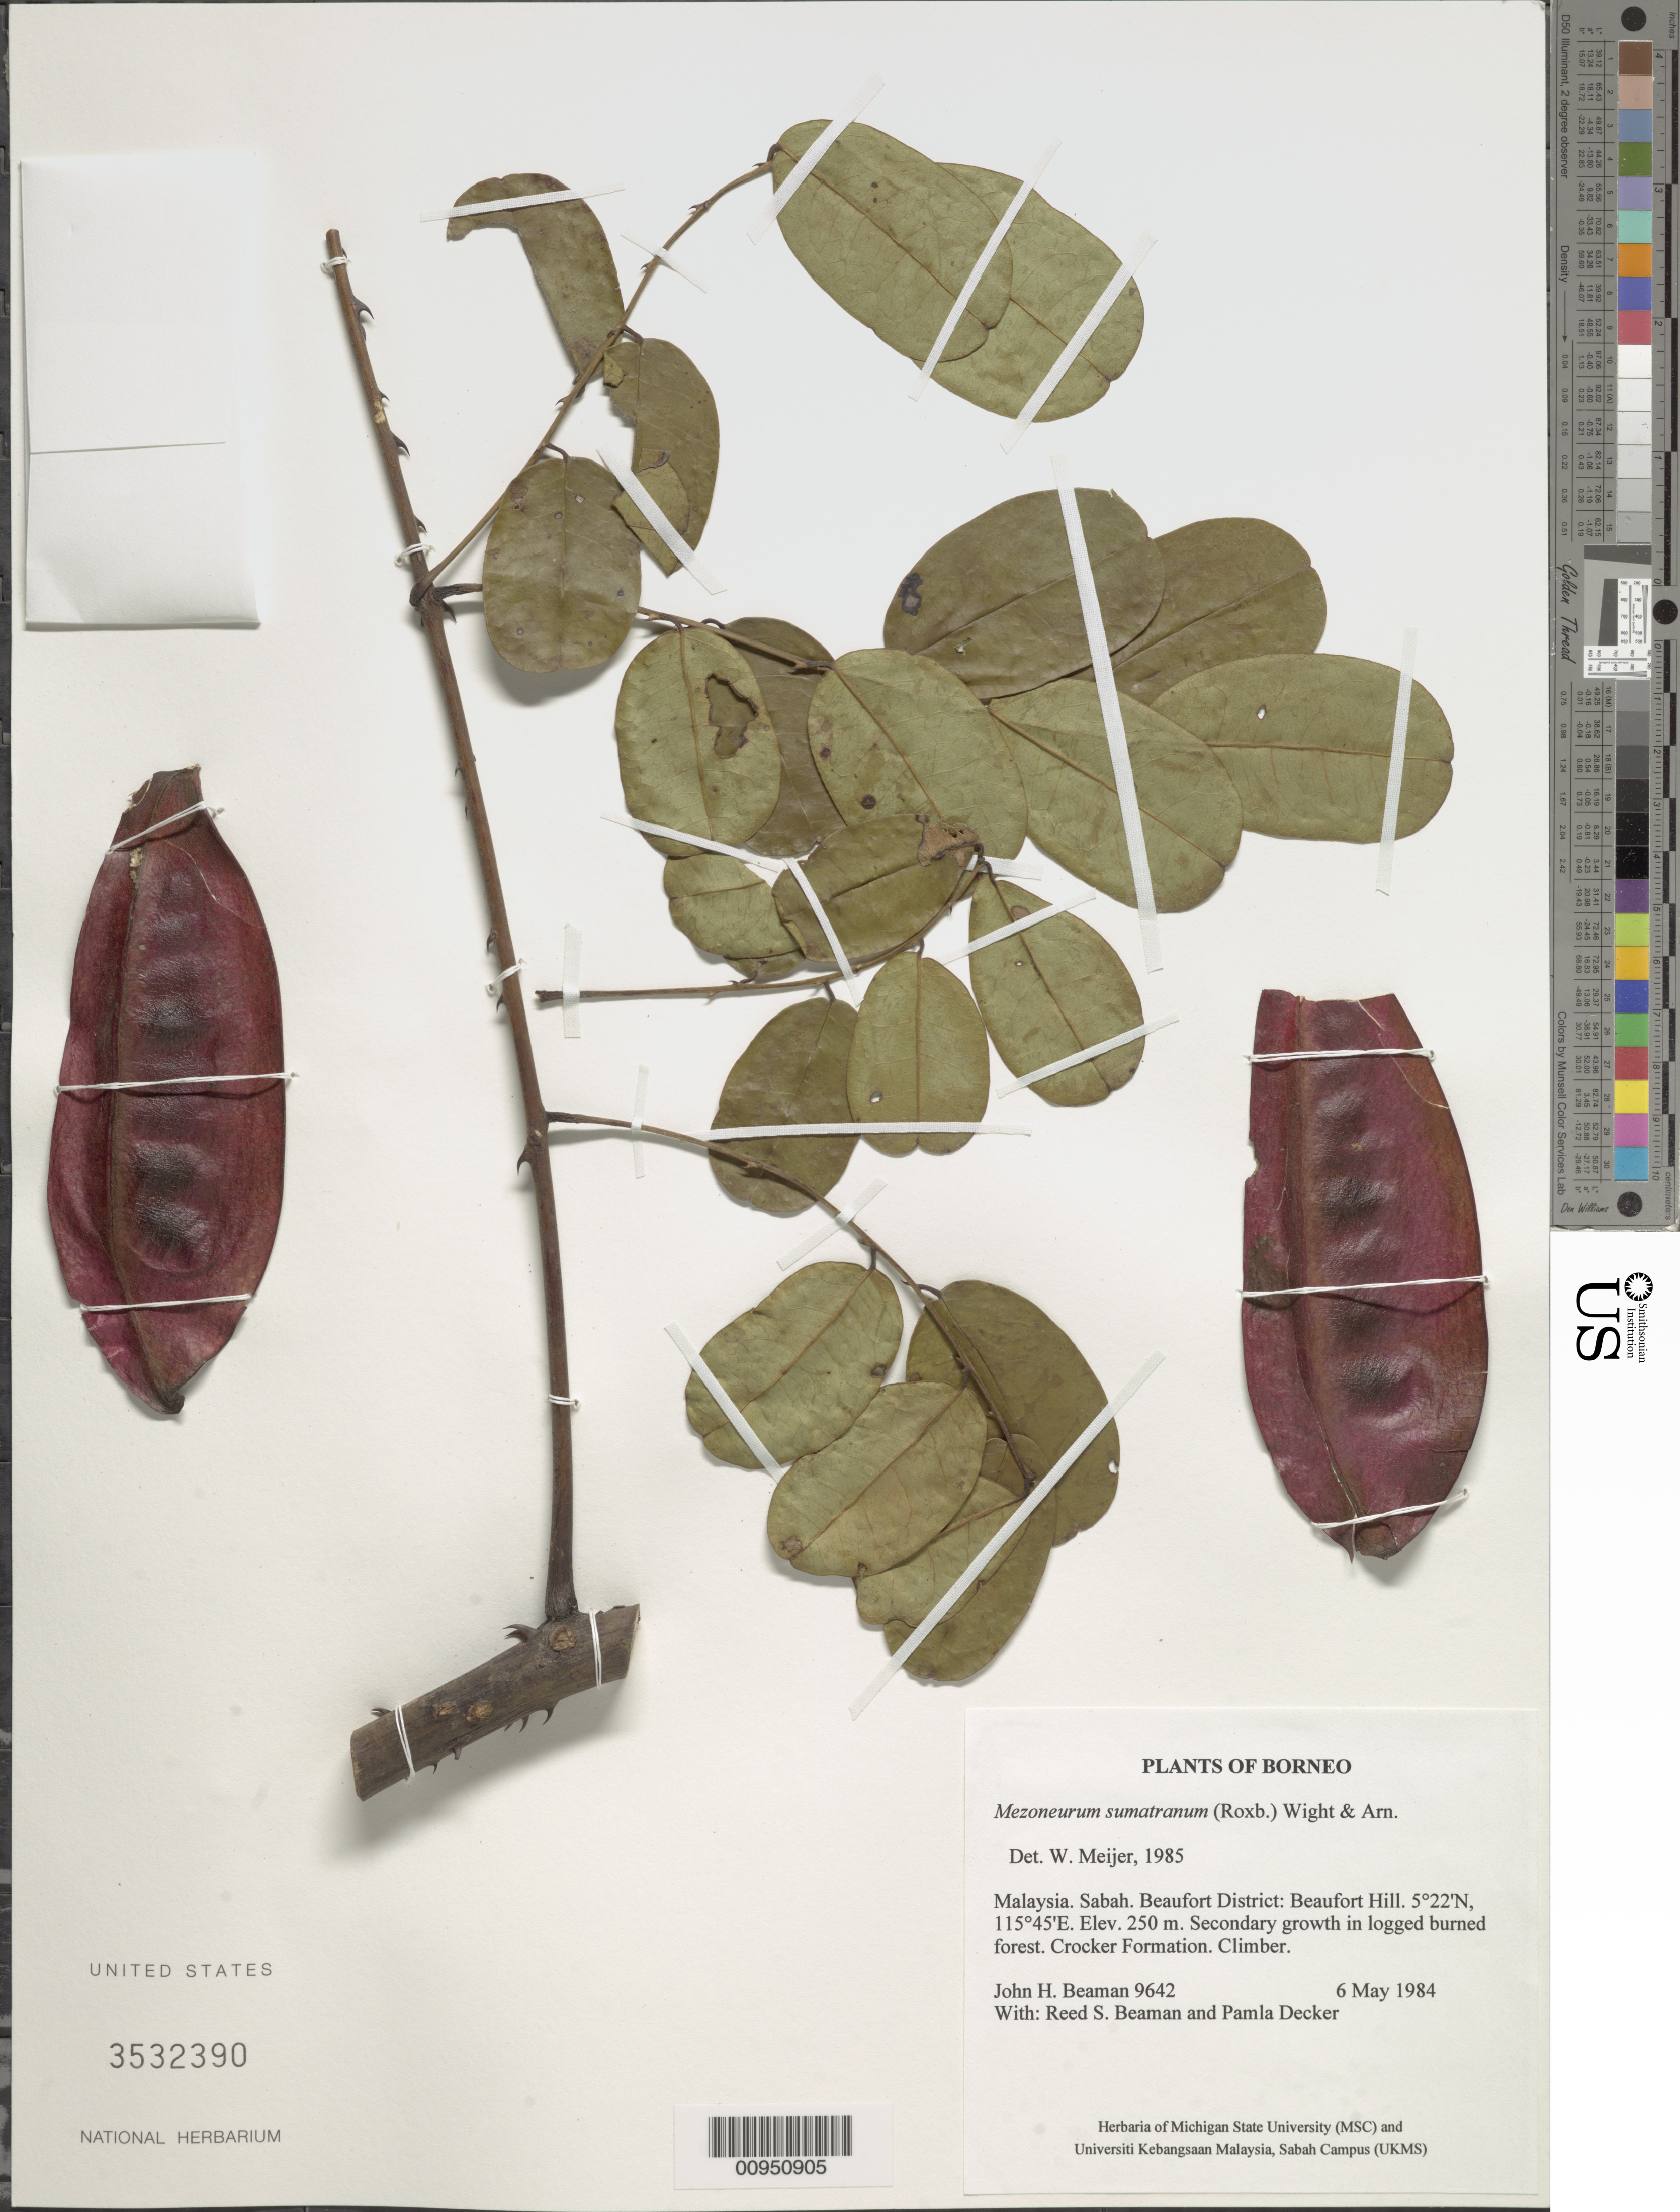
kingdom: Plantae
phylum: Tracheophyta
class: Magnoliopsida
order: Fabales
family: Fabaceae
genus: Mezoneuron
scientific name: Mezoneuron sumatranum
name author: (Roxb.) Wight & Arn. ex Voigt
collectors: J. H. Beaman, R. S. Beaman & P. Decker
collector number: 9642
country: Malaysia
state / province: Sabah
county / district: Beaufort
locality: Heaufort Hill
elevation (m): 250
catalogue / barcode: US 3532390